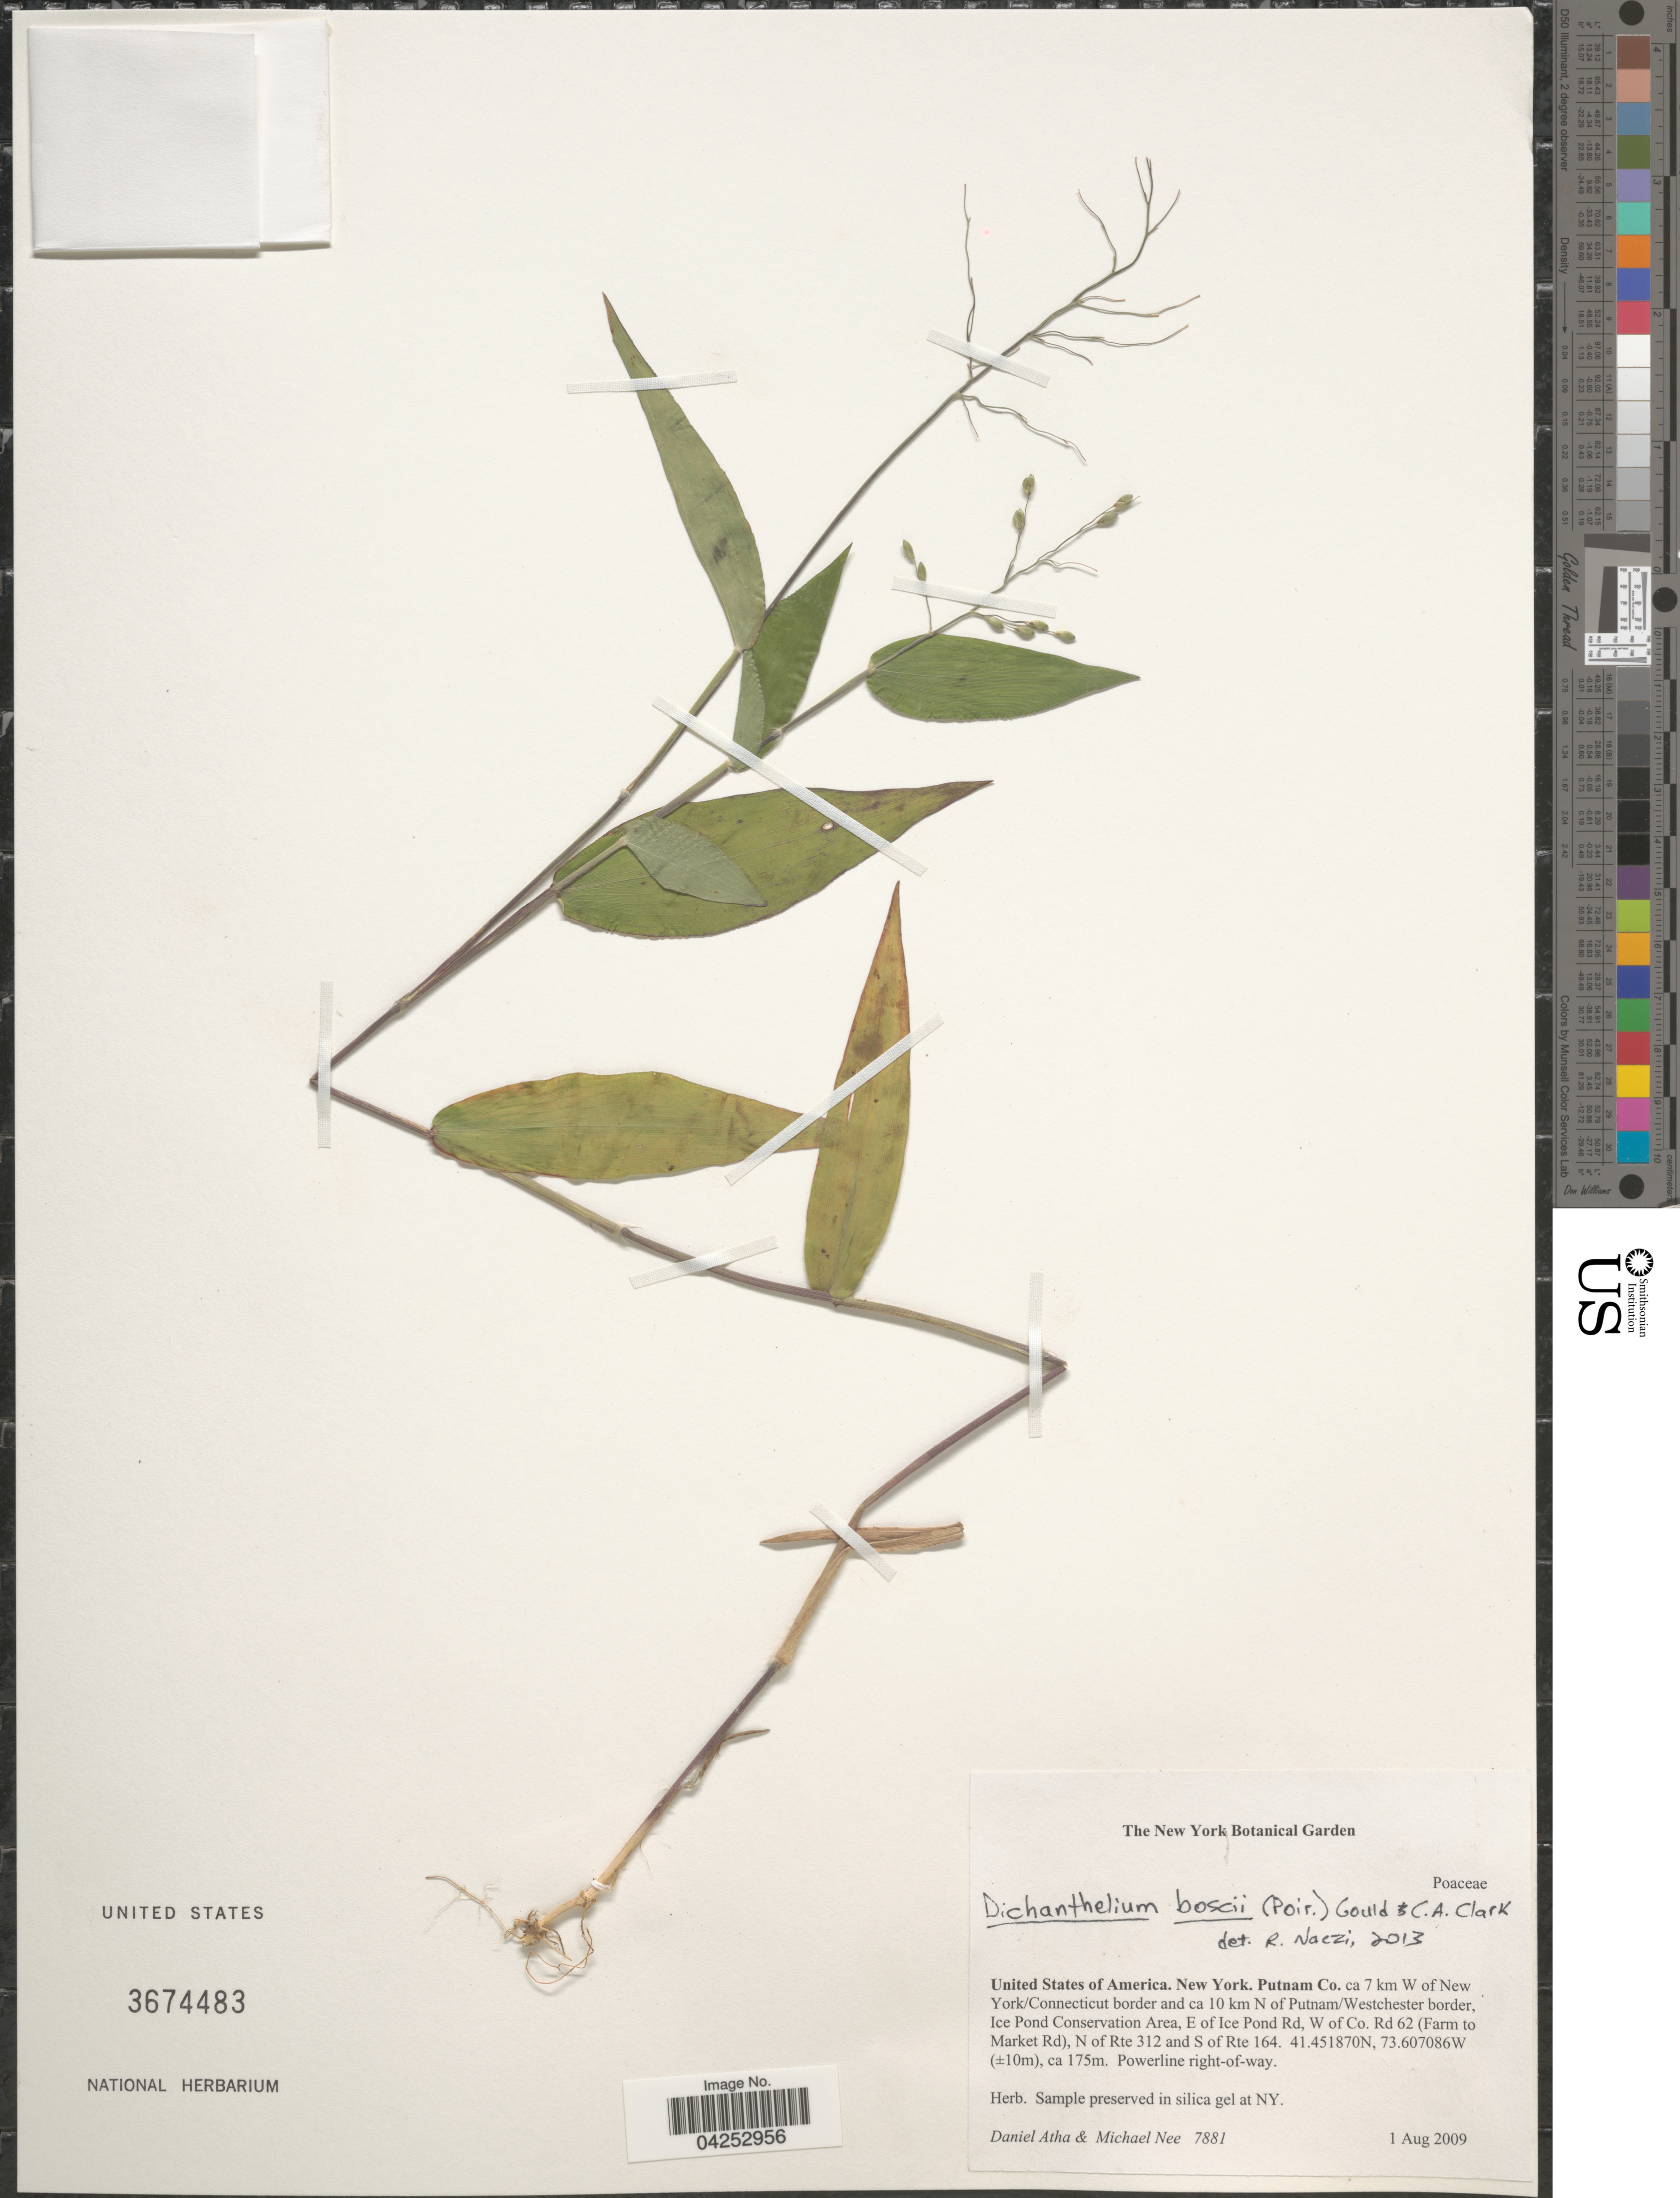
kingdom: Plantae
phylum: Tracheophyta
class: Liliopsida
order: Poales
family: Poaceae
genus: Dichanthelium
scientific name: Dichanthelium boscii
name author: (Poir.) Gould & C.A. Clark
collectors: D. Atha & M. Nee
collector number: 7881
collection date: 2009-08-01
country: United States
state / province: New York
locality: Putnam Co. ca 7 km W of New York/Connecticut border and ca 10 km N of Putnam/Westchester border, Ice Pond Conservation Area, E of Ice Pond Rd, W of Co. Rd 62 (Farm to Market Rd), N of Rte 312 and S of Rte 164.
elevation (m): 175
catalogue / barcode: US 3674483